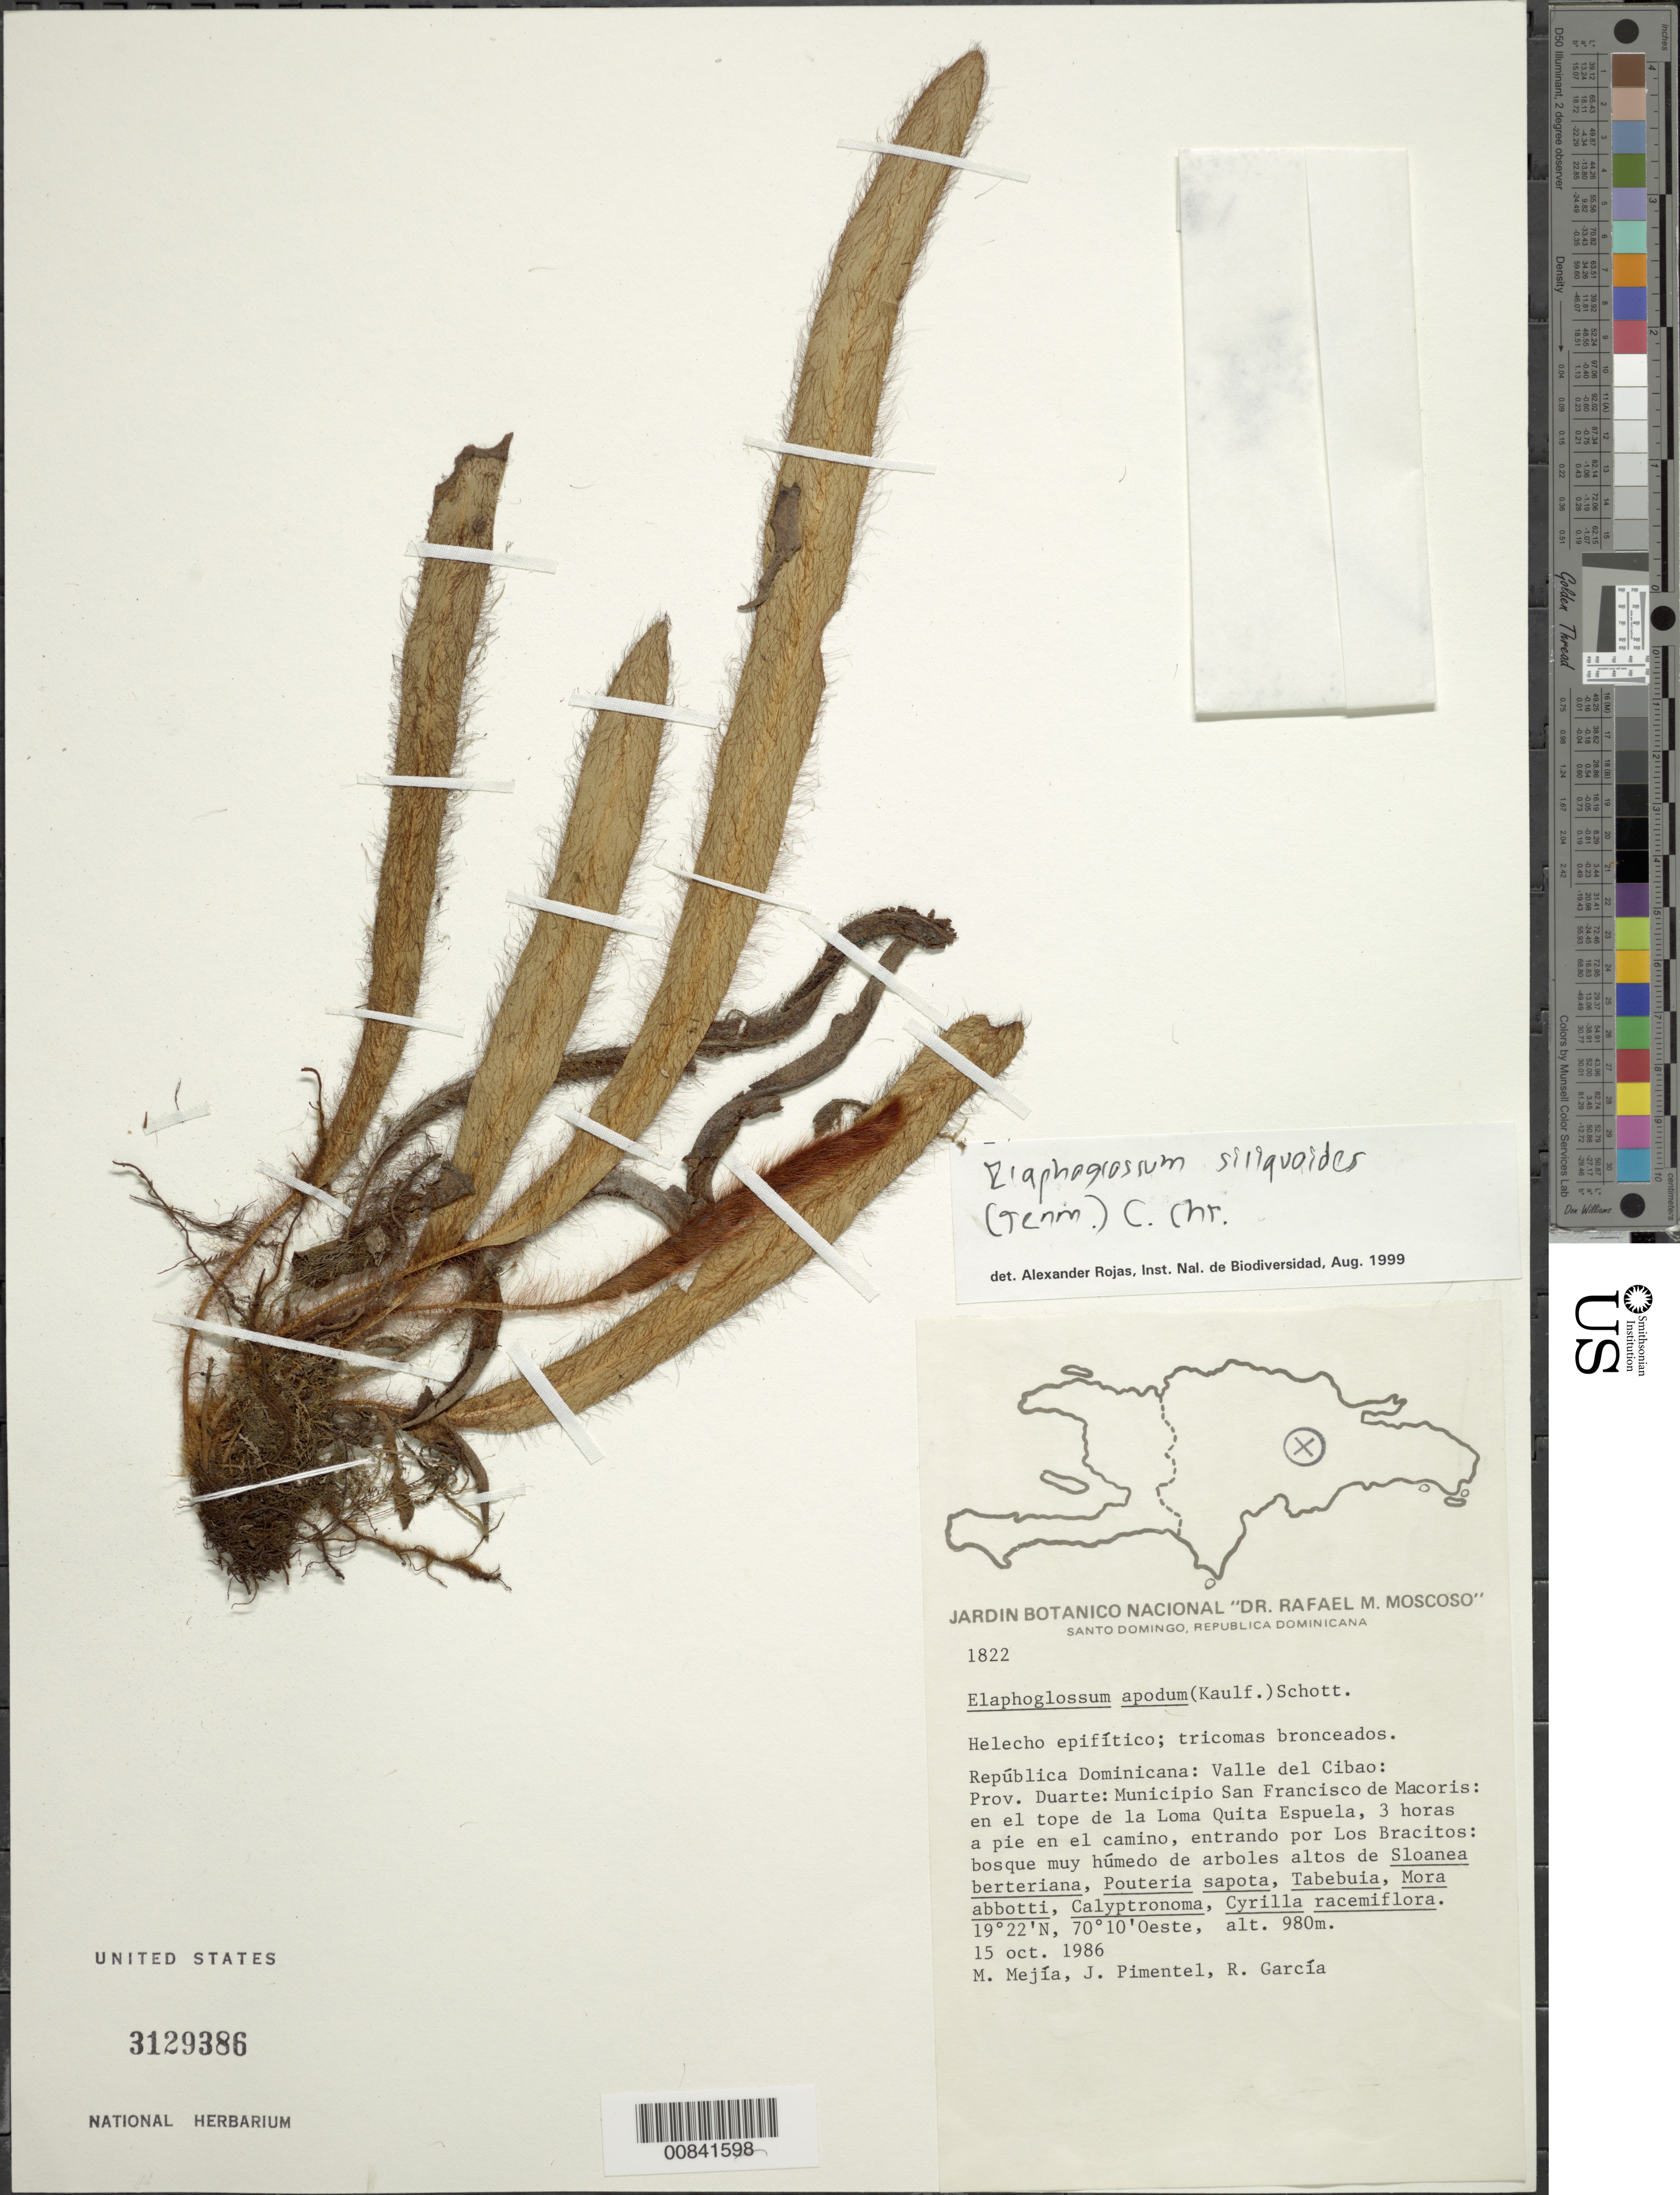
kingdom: Plantae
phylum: Tracheophyta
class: Polypodiopsida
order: Polypodiales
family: Dryopteridaceae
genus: Elaphoglossum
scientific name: Elaphoglossum siliquoides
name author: (Jenman) C. Chr.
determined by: Rojas, A.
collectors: M. Mejia, J. Pimentel & G. Garcia R.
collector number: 1822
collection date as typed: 15 Oct 1986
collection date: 1986-10-15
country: Dominican Republic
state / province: Duarte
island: Hispaniola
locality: Valle del Cibao, Mun. San Francisco de Macorís, Loma Quita Espuela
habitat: Bosque muy humedo de arobles altos de Sloanea, Pouteria, Tababuia, Mora, Calptronoma, Cyrilla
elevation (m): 980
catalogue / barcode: US 3129386